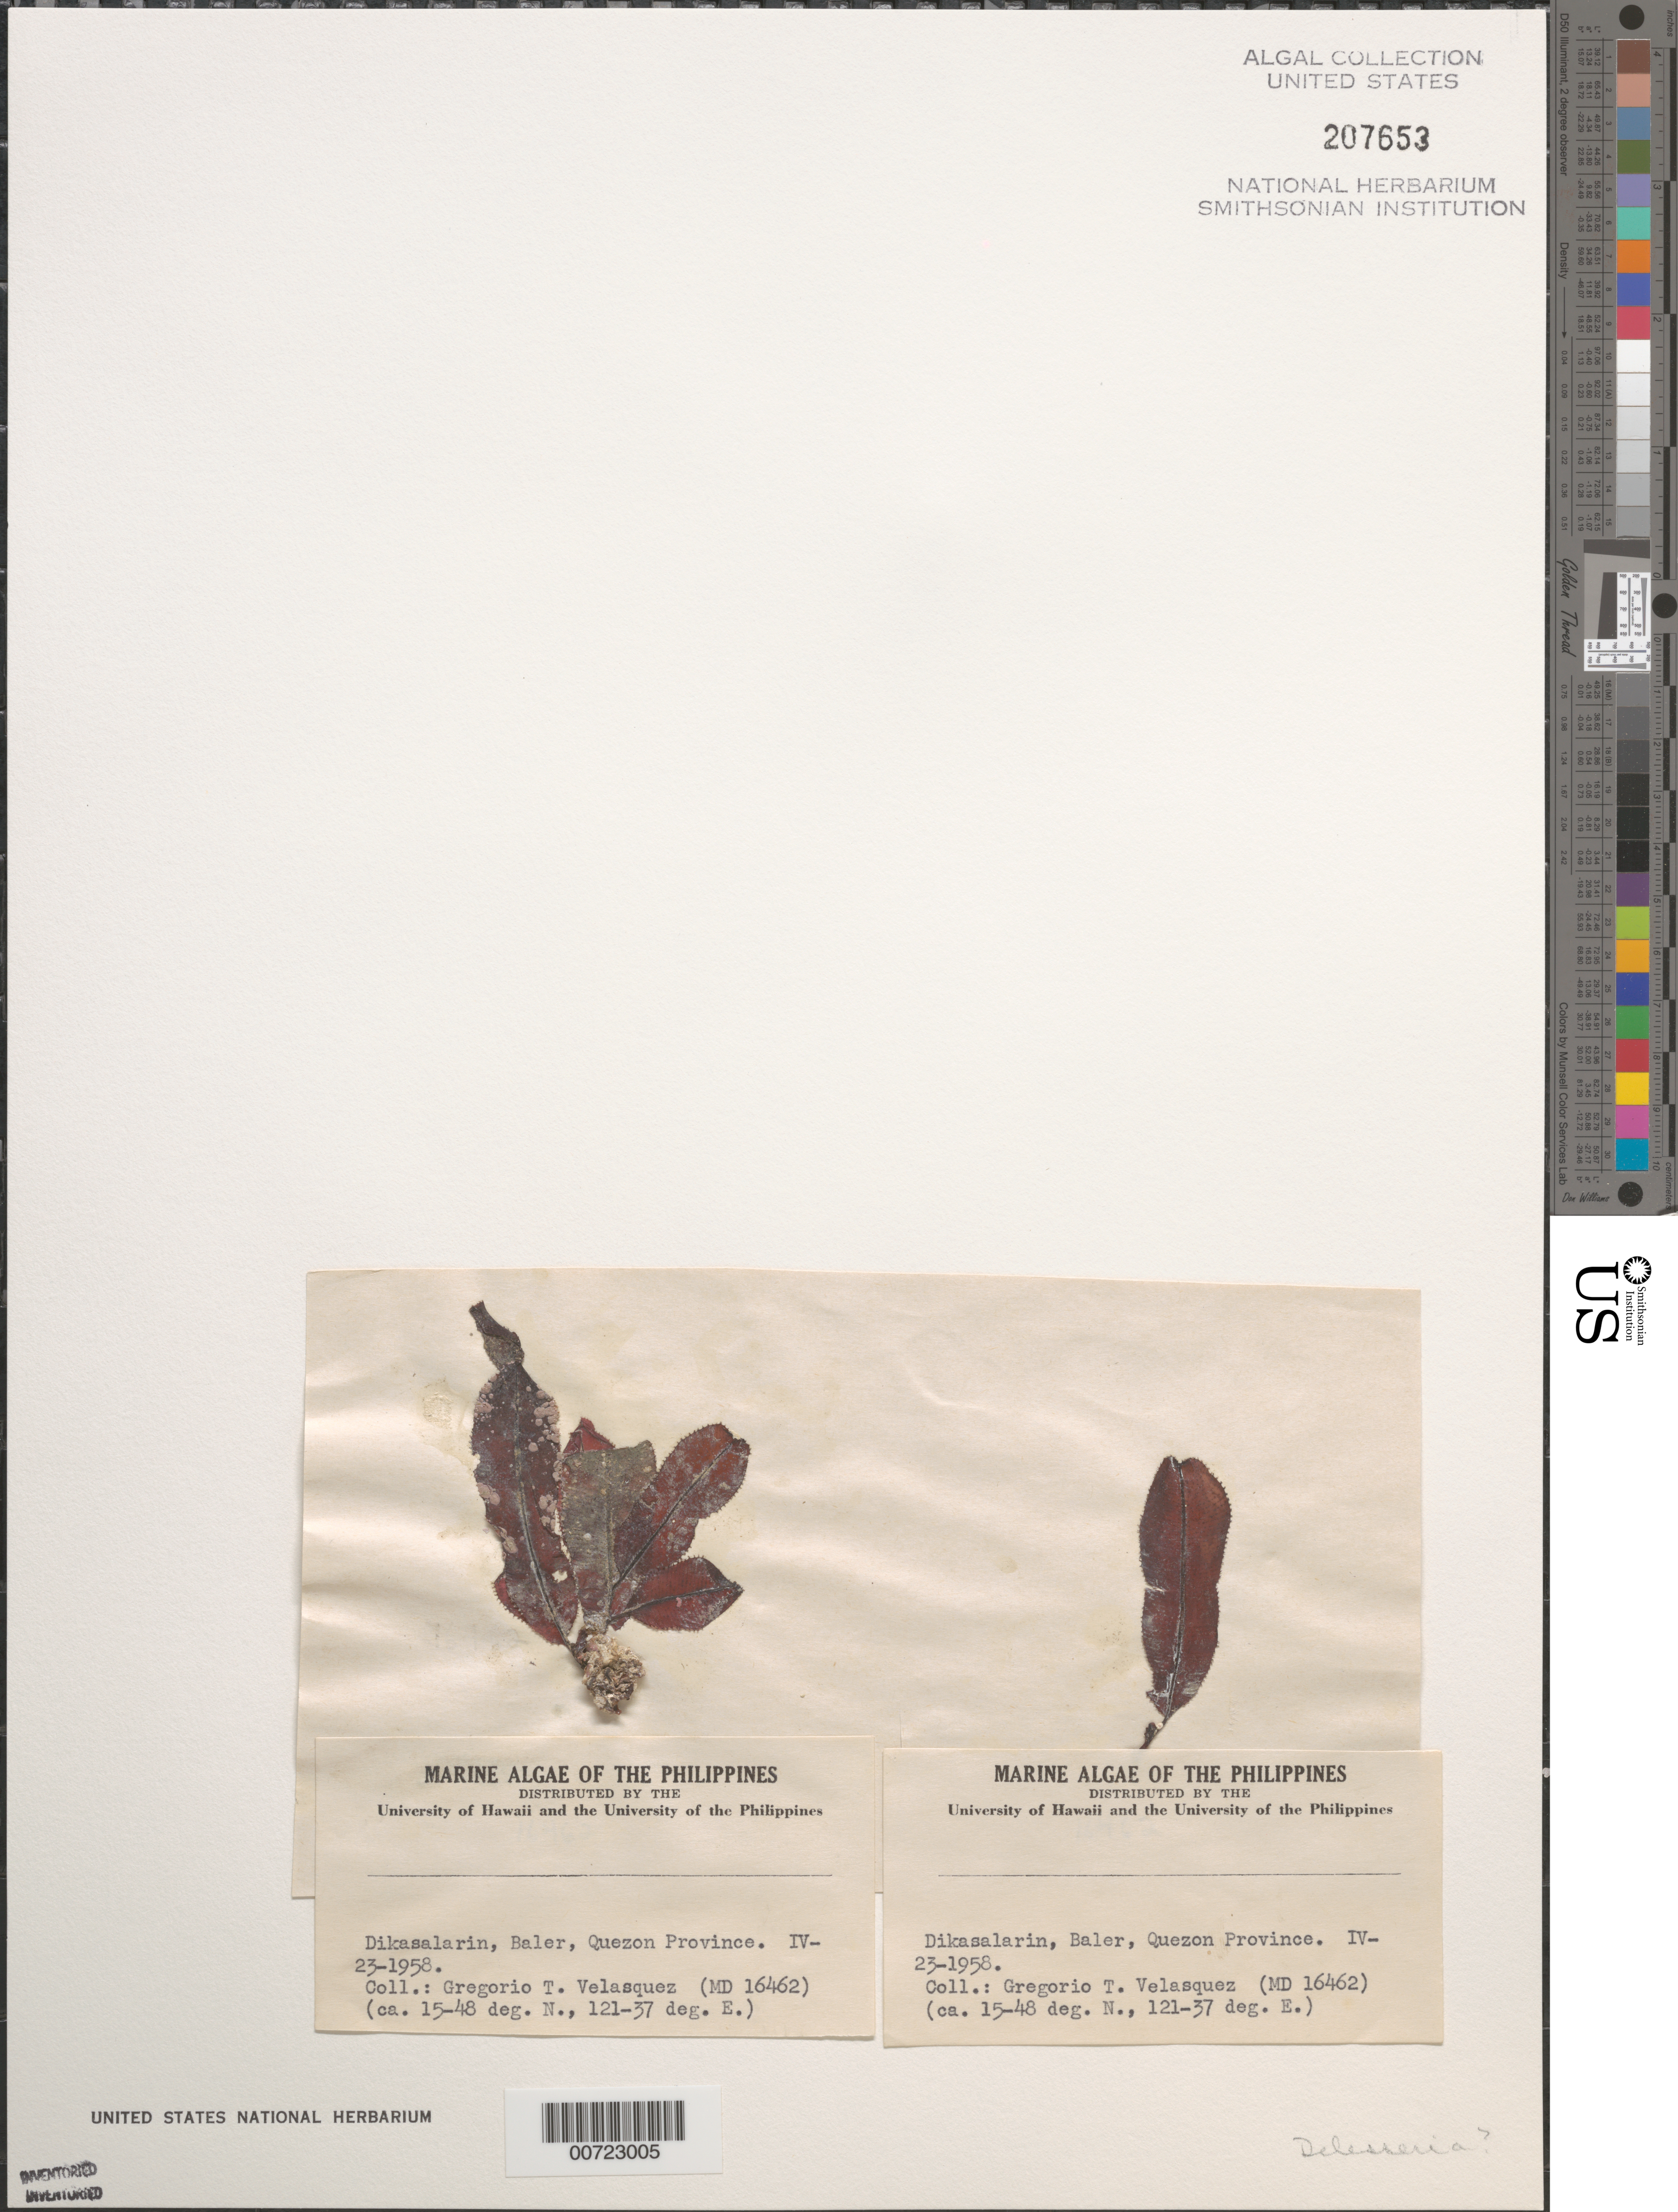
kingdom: Plantae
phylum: Rhodophyta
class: Florideophyceae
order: Ceramiales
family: Delesseriaceae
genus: Delesseria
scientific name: Delesseria sp.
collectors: G. Velasquez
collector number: MSD 16462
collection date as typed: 23 Apr 1958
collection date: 1958-04-23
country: Philippines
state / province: Central Luzon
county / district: Aurora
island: Luzon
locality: Dikasalarin, Baler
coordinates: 15-48 deg. N., 121-37 deg. E.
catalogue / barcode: US 207653